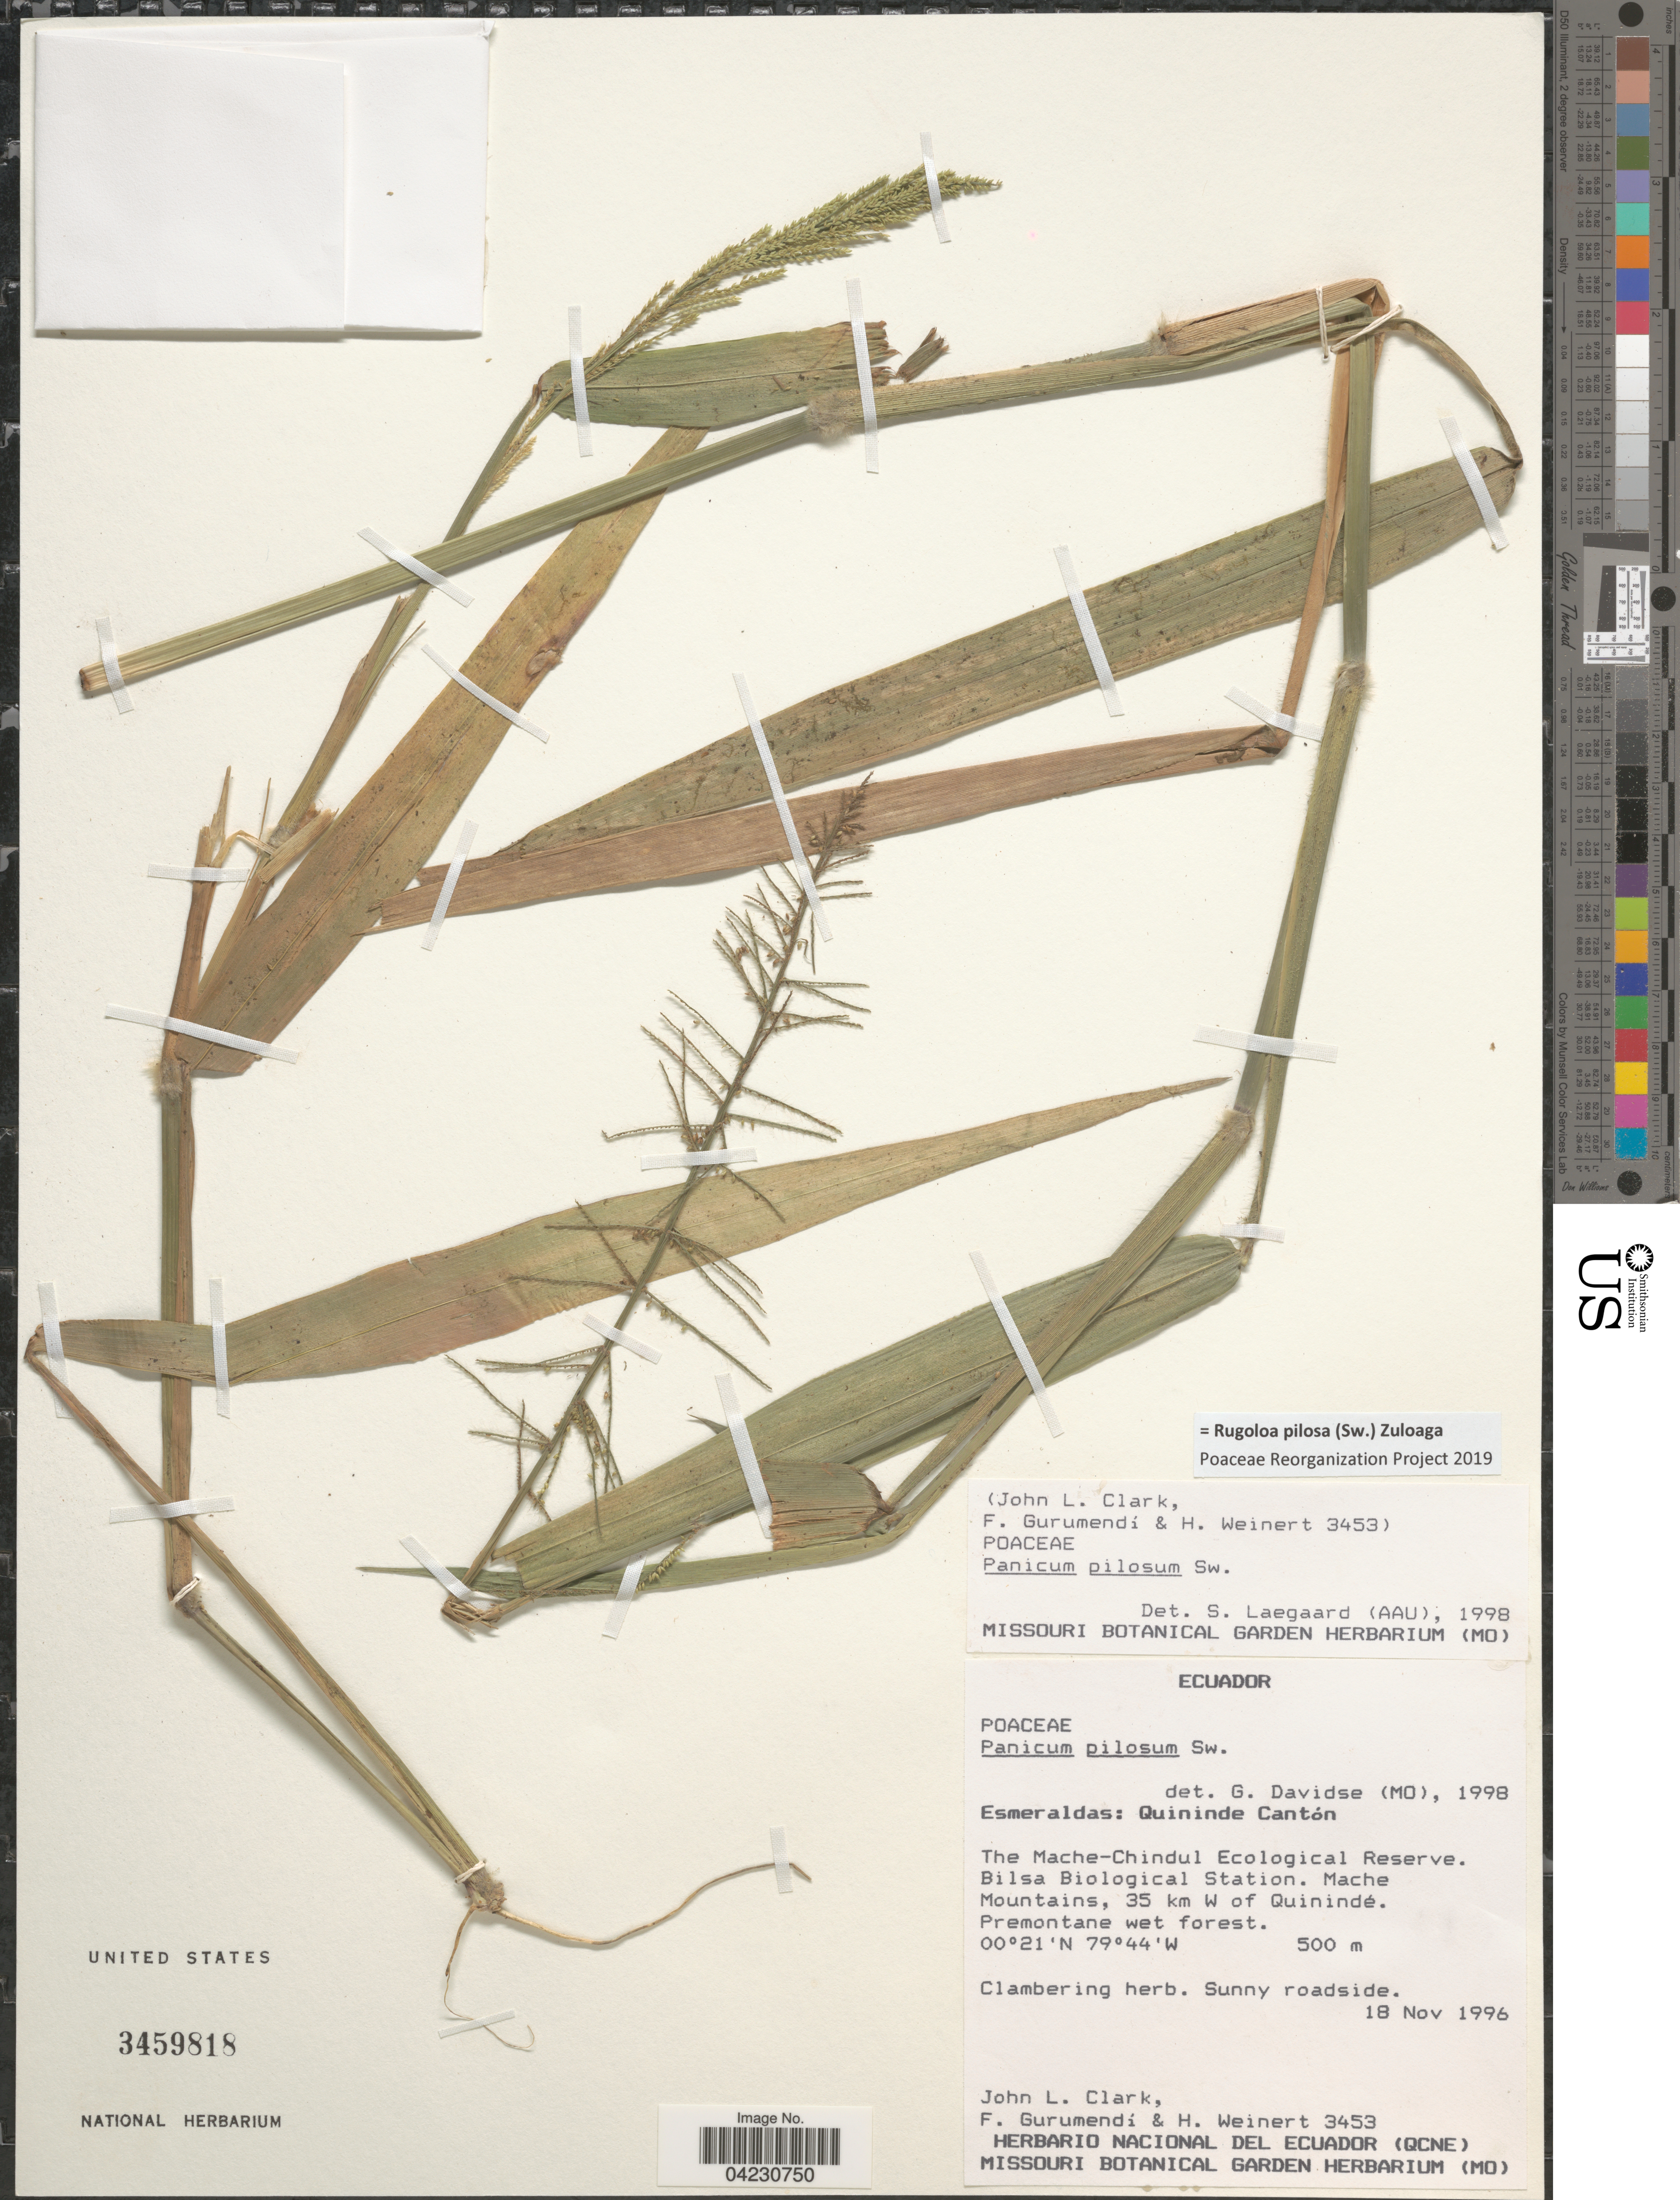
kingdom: Plantae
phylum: Tracheophyta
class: Liliopsida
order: Poales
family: Poaceae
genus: Rugoloa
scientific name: Rugoloa pilosa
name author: (Sw.) Zuloaga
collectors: J. L. Clark, F. Gurumendí & H. Weinert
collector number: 3453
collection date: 1996-11-18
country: Ecuador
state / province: Esmeraldas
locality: Quininde Cantón. The Mache-Chindul Ecological Reserve. Bilsa Biological Station. Mache Mountains, 35 km W of Quinindé.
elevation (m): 500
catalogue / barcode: US 3459818